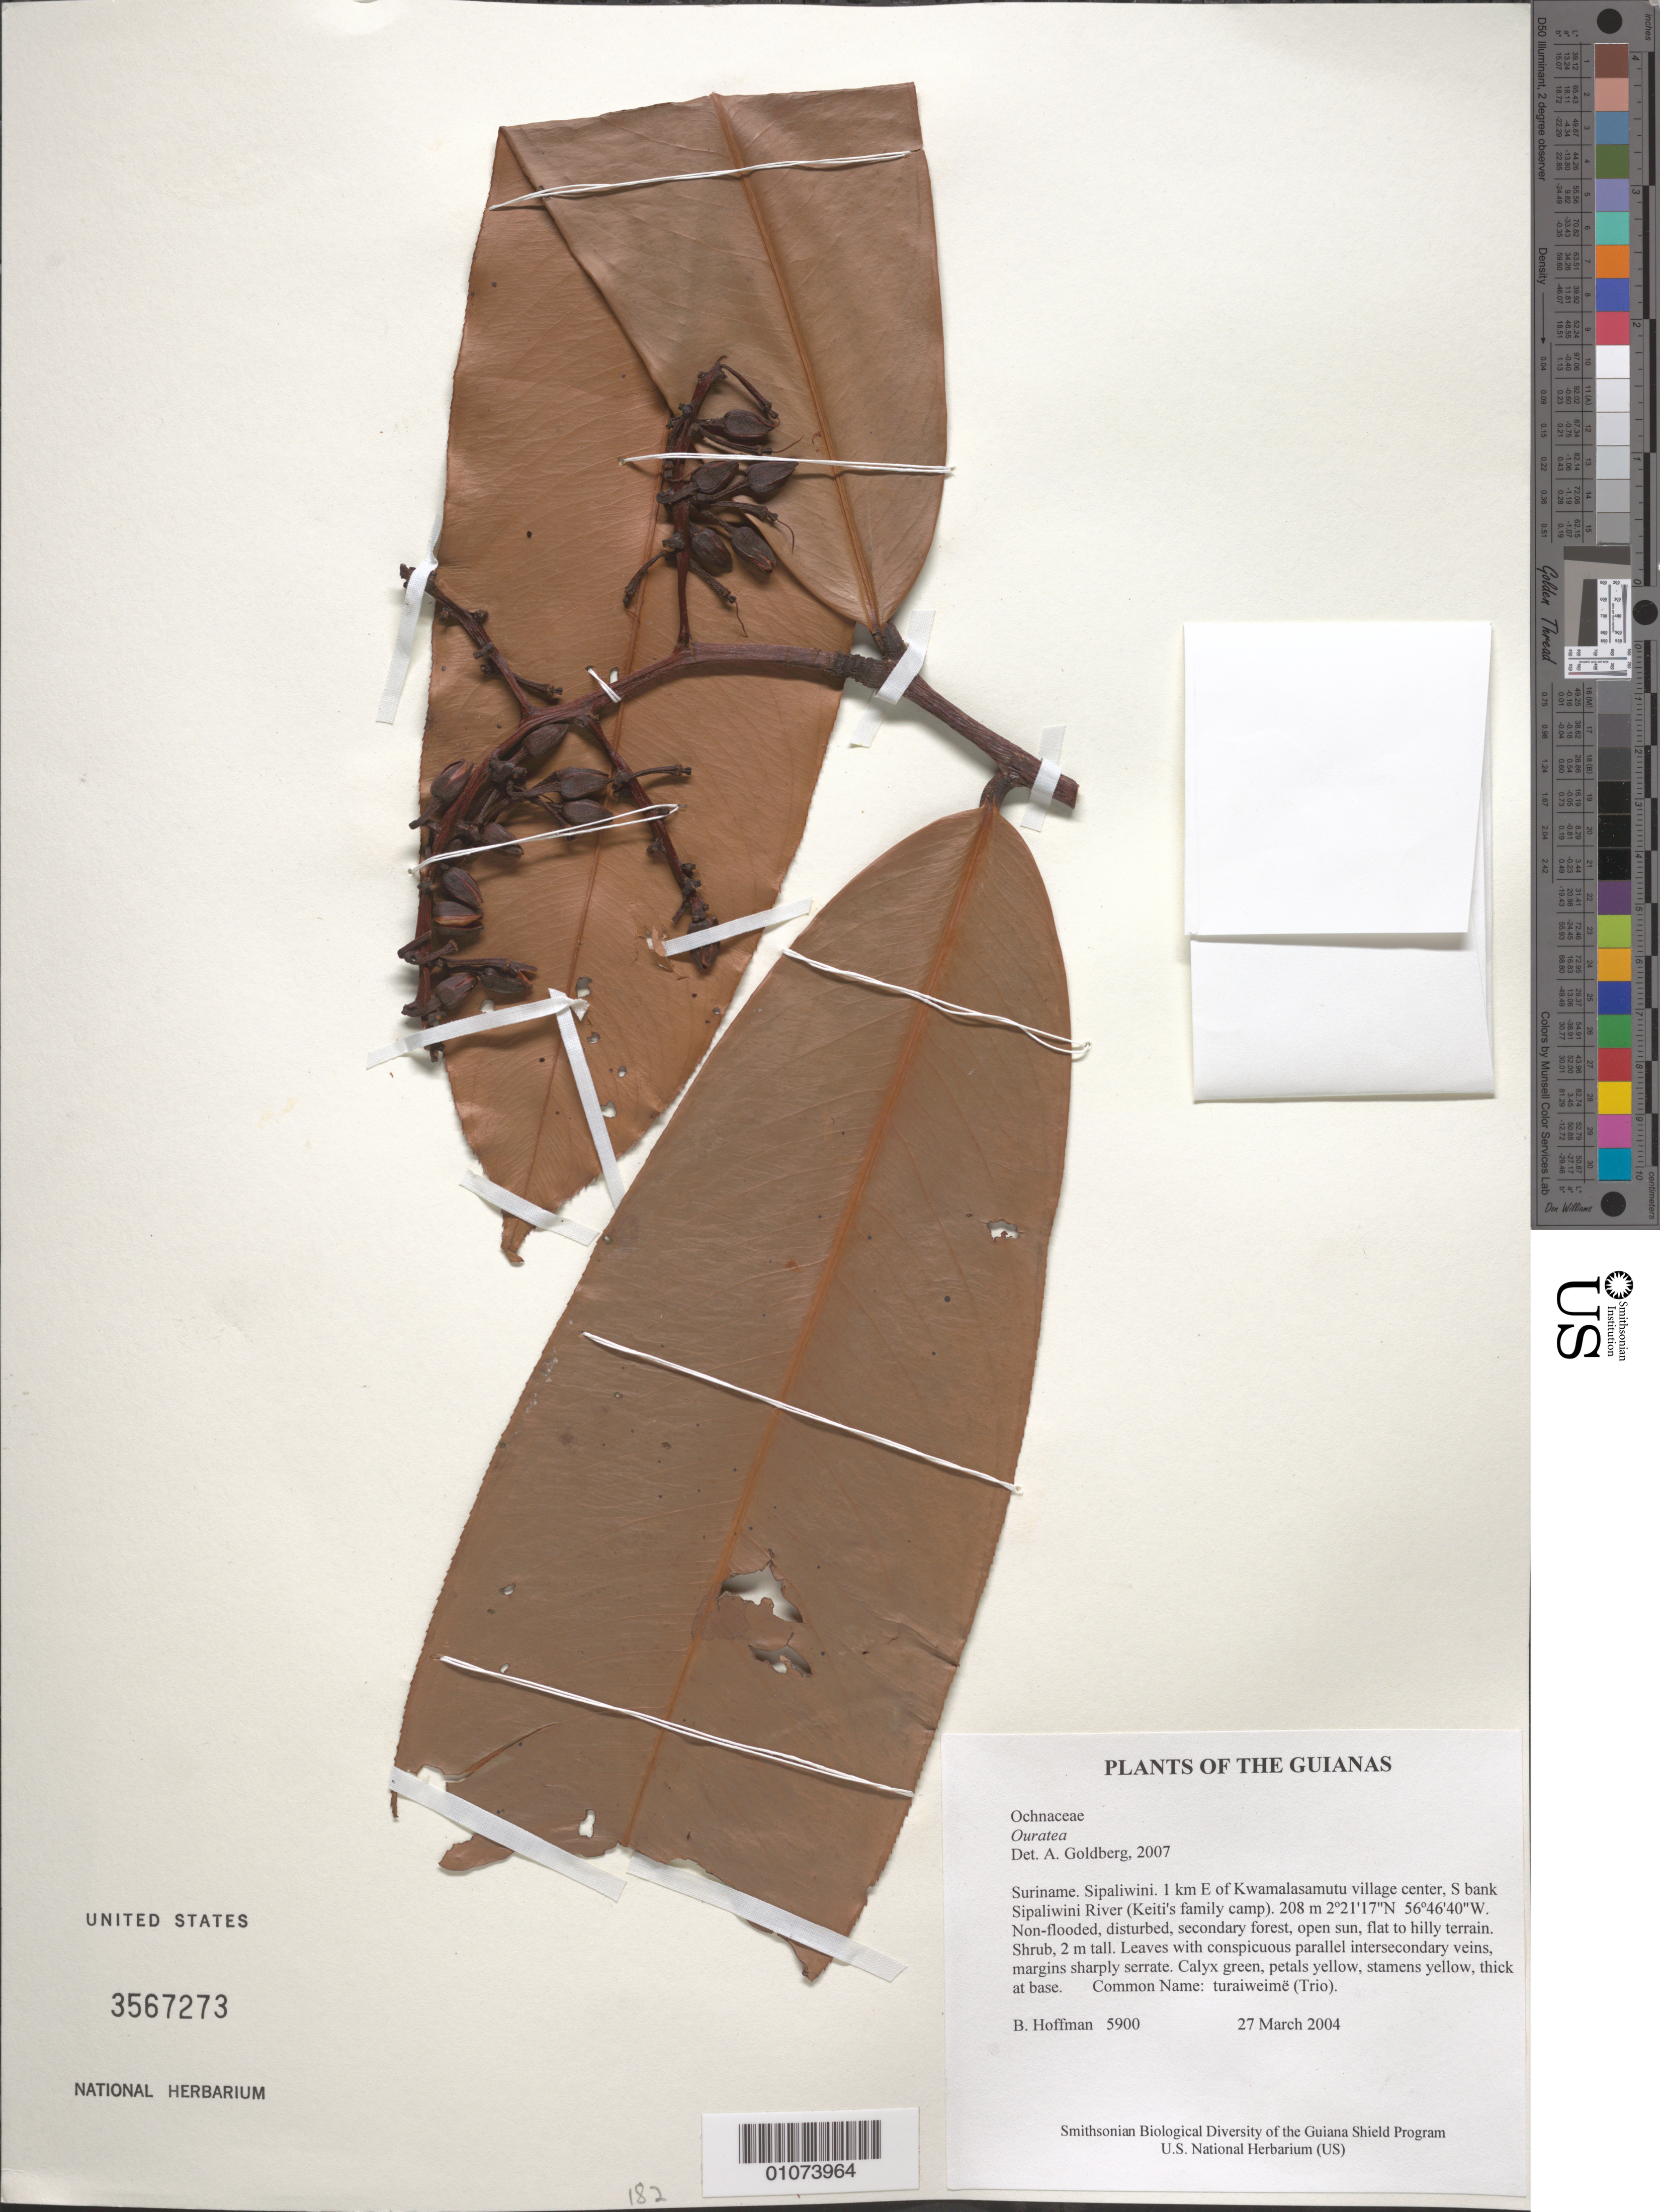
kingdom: Plantae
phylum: Tracheophyta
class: Magnoliopsida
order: Malpighiales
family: Ochnaceae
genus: Ouratea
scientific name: Ouratea sp.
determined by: Goldberg, Aaron, (US), NMNH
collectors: B. Hoffman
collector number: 5900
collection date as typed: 27 March 2004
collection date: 2004-03-27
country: Suriname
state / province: Sipaliwini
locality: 1 km E of Kwamalasamutu village center, S bank Sipaliwini River (Keiti's family camp)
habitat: Non-flooded, disturbed, secondary forest, open sun, flat to hilly terrain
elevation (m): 208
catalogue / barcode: US 3567273